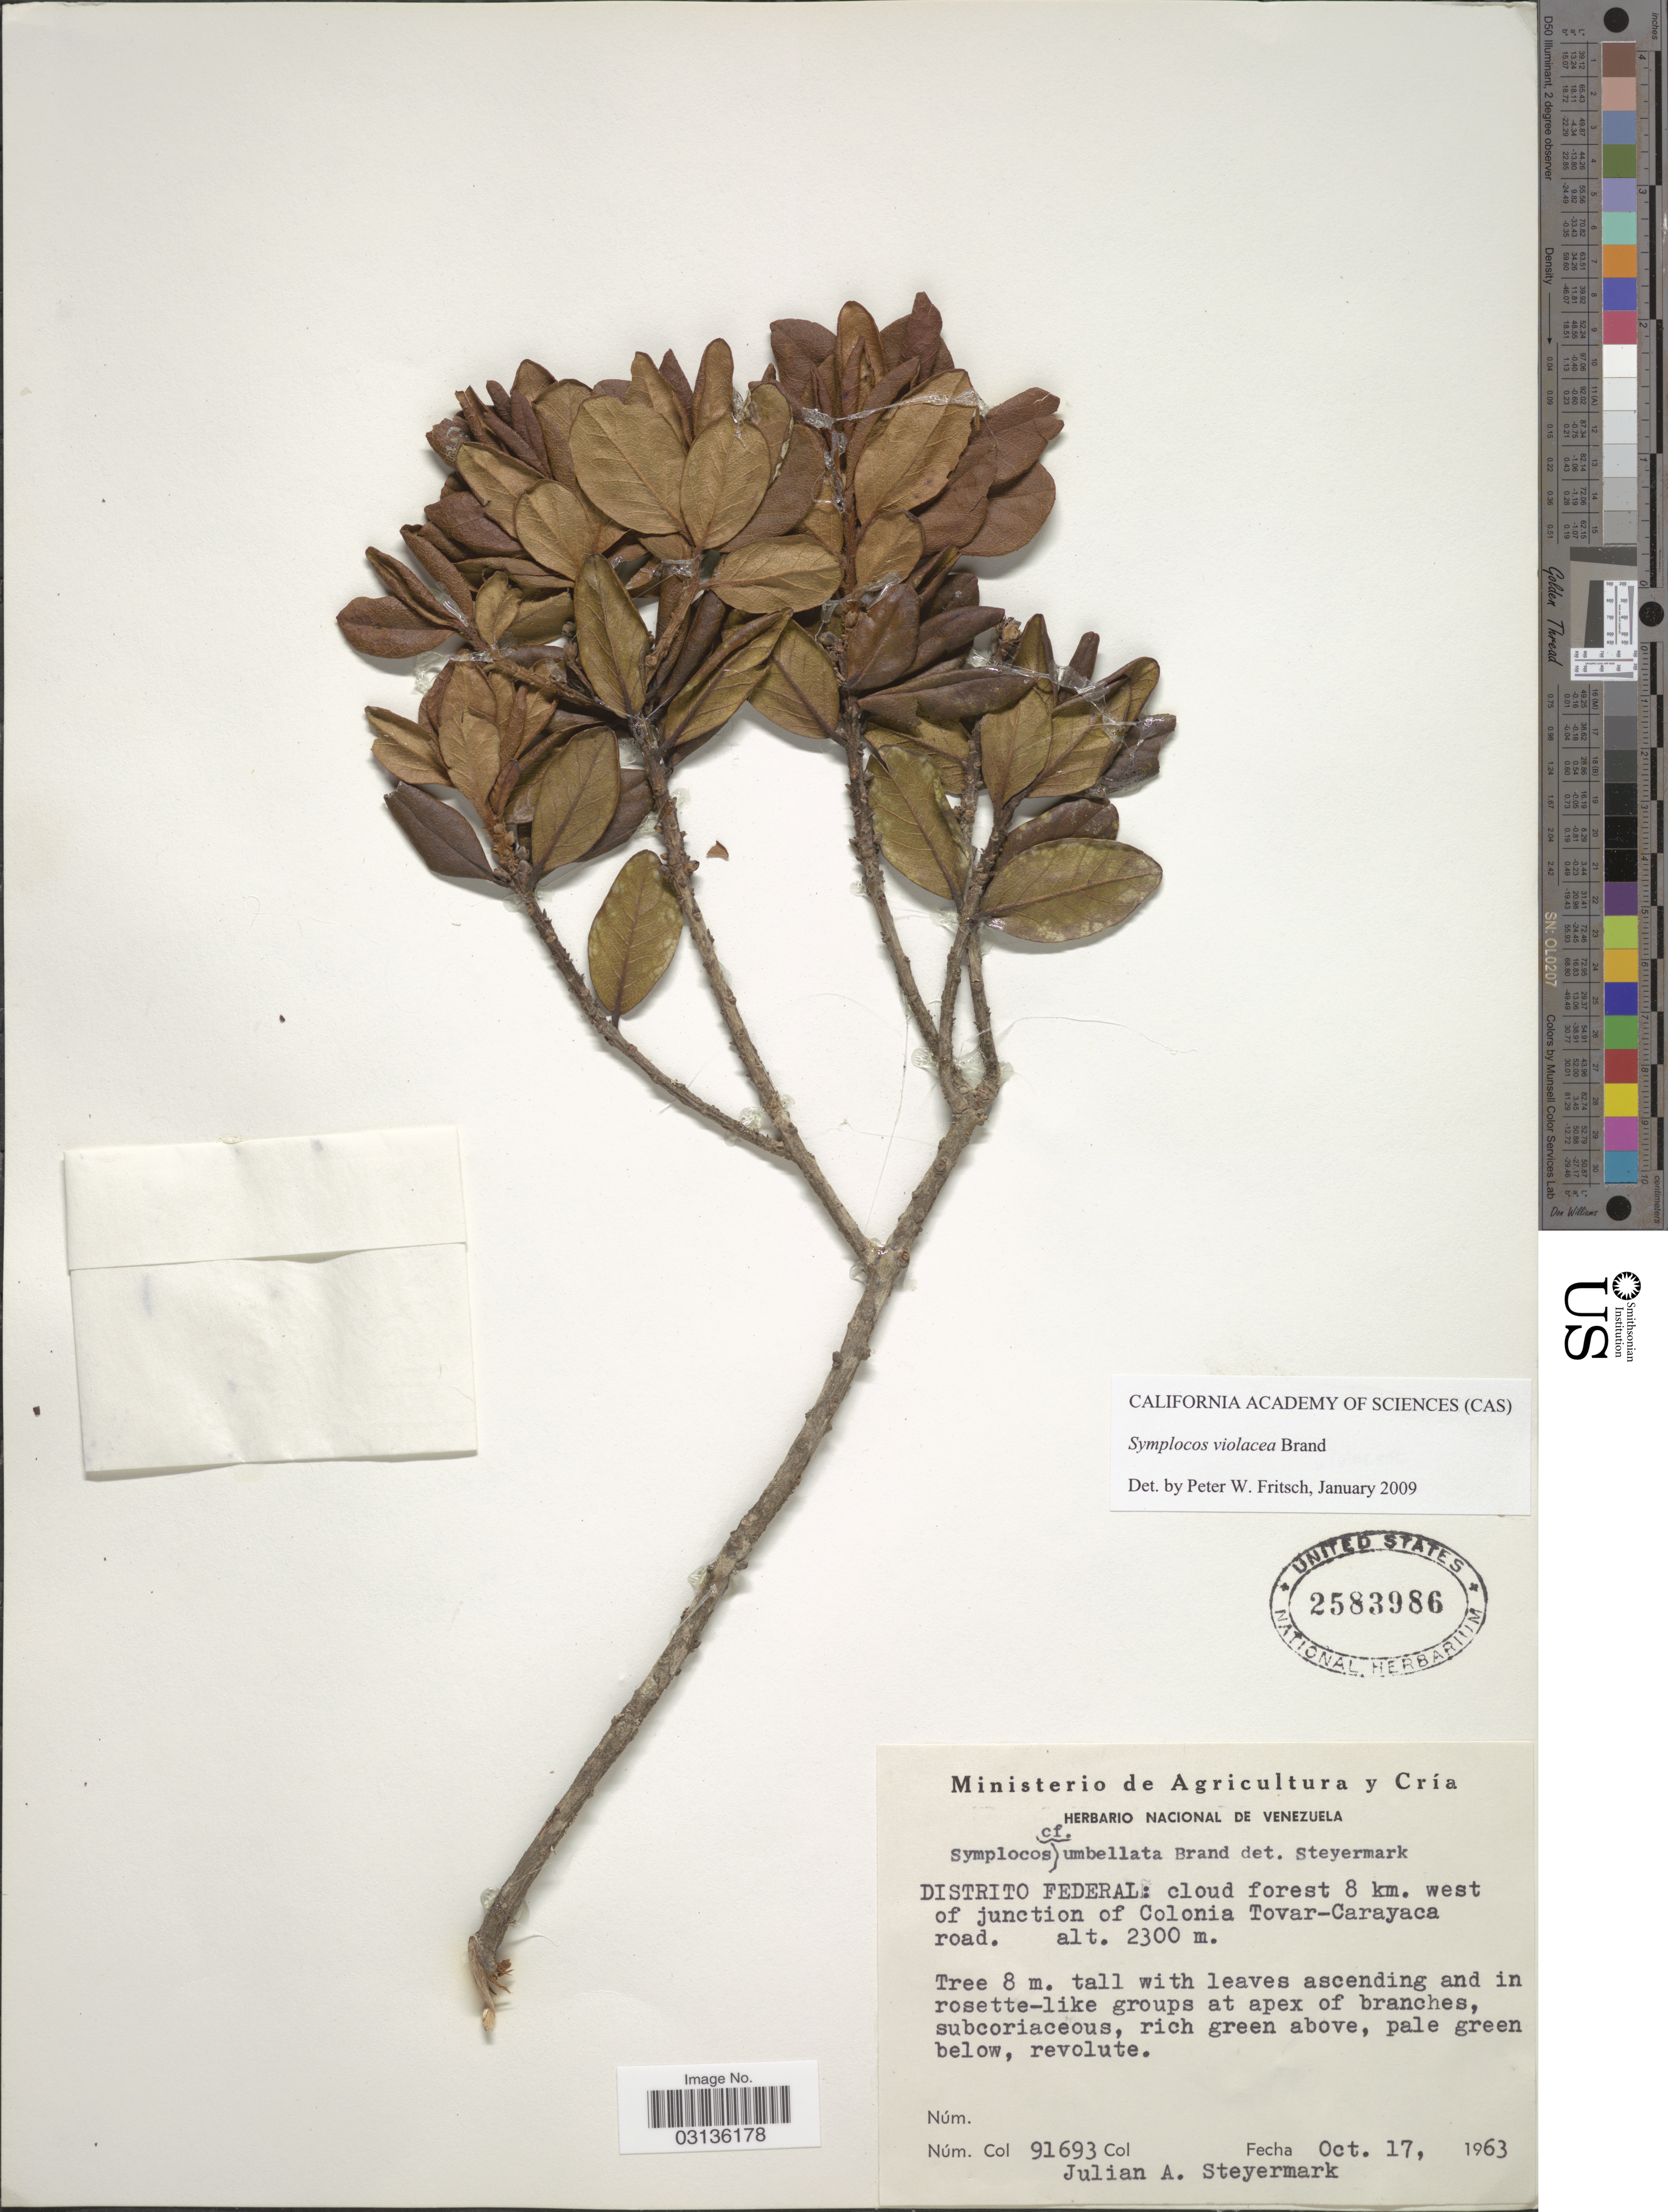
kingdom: Plantae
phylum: Tracheophyta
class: Magnoliopsida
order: Ericales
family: Symplocaceae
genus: Symplocos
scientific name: Symplocos violacea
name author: Brand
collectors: J. Steyermark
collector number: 91693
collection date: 1963-10-17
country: Venezuela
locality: Distrito Federal: cloud forest 8 km. west of junction of Colonia Tovar-Carayaca road.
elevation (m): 2300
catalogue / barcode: US 2583986